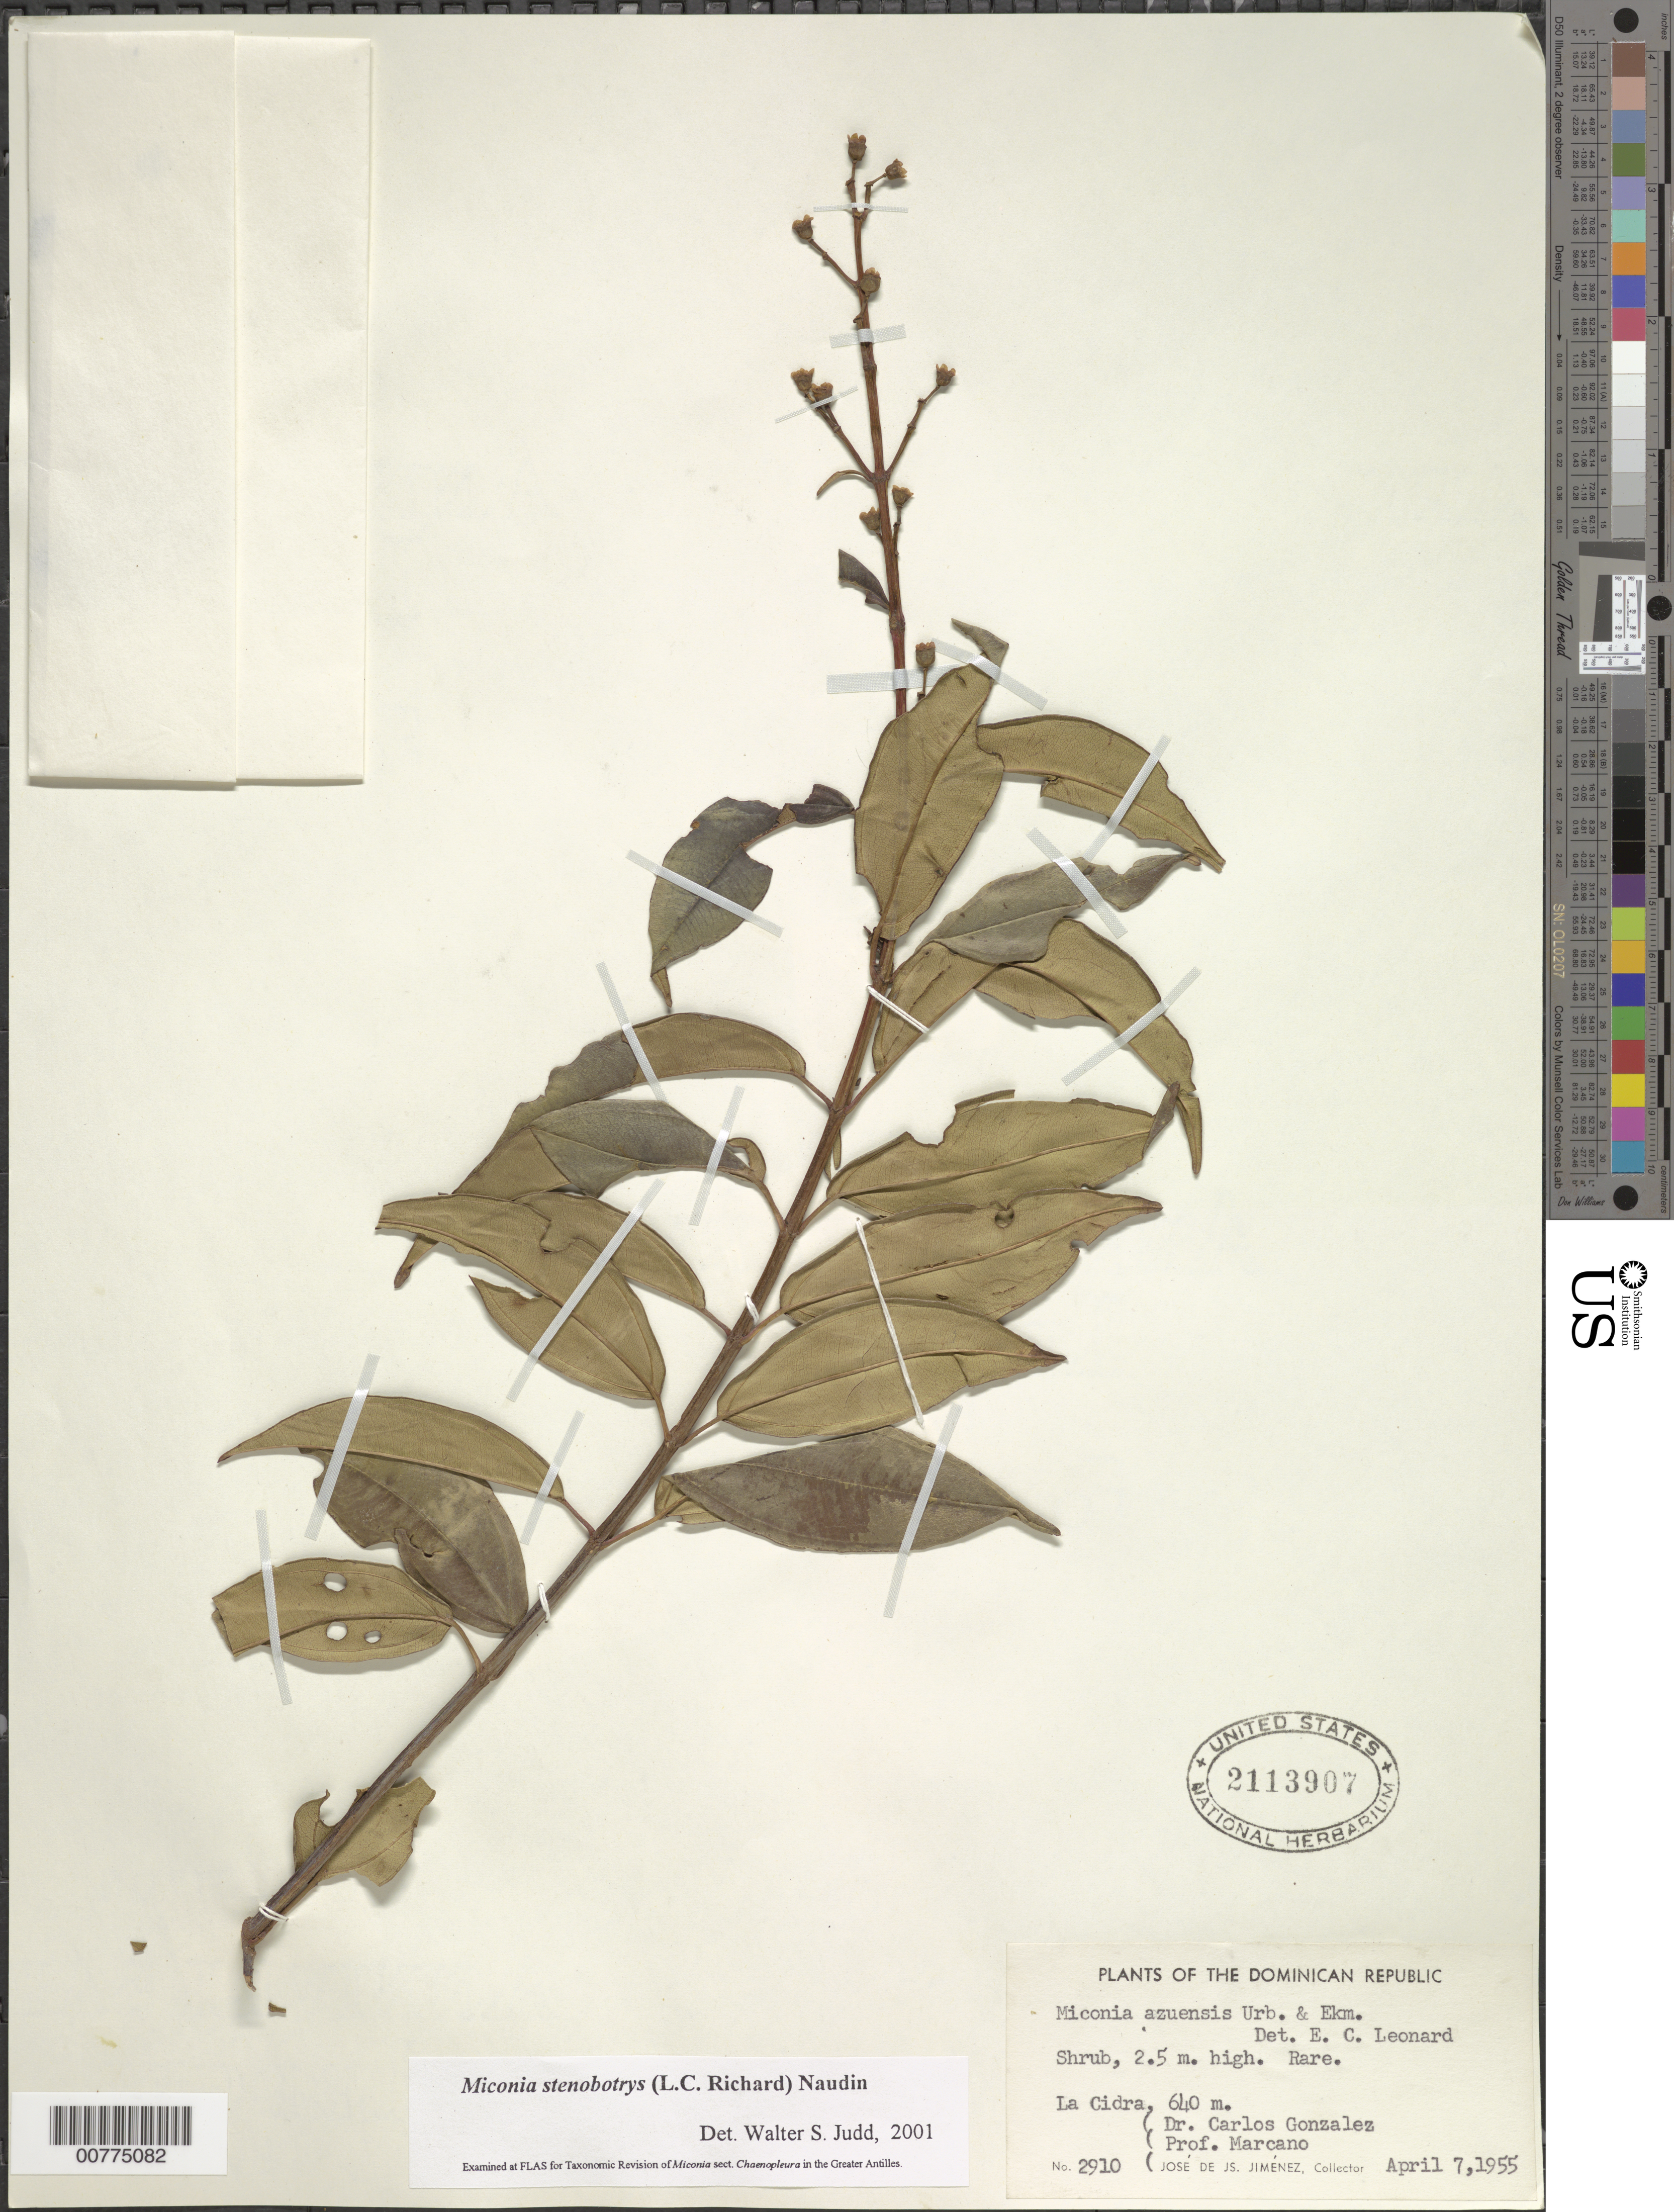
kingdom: Plantae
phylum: Tracheophyta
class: Magnoliopsida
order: Myrtales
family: Melastomataceae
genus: Miconia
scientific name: Miconia stenobotrys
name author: (Rich.) Naudin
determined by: Judd, Walter S.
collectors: C. Gonzalez, E. J. Marcano F. & J. J. Jiménez Almonte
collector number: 2910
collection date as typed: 07 Apr 1955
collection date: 1955-04-07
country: Dominican Republic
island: Hispaniola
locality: La Cidra.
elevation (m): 640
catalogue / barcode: US 2113907